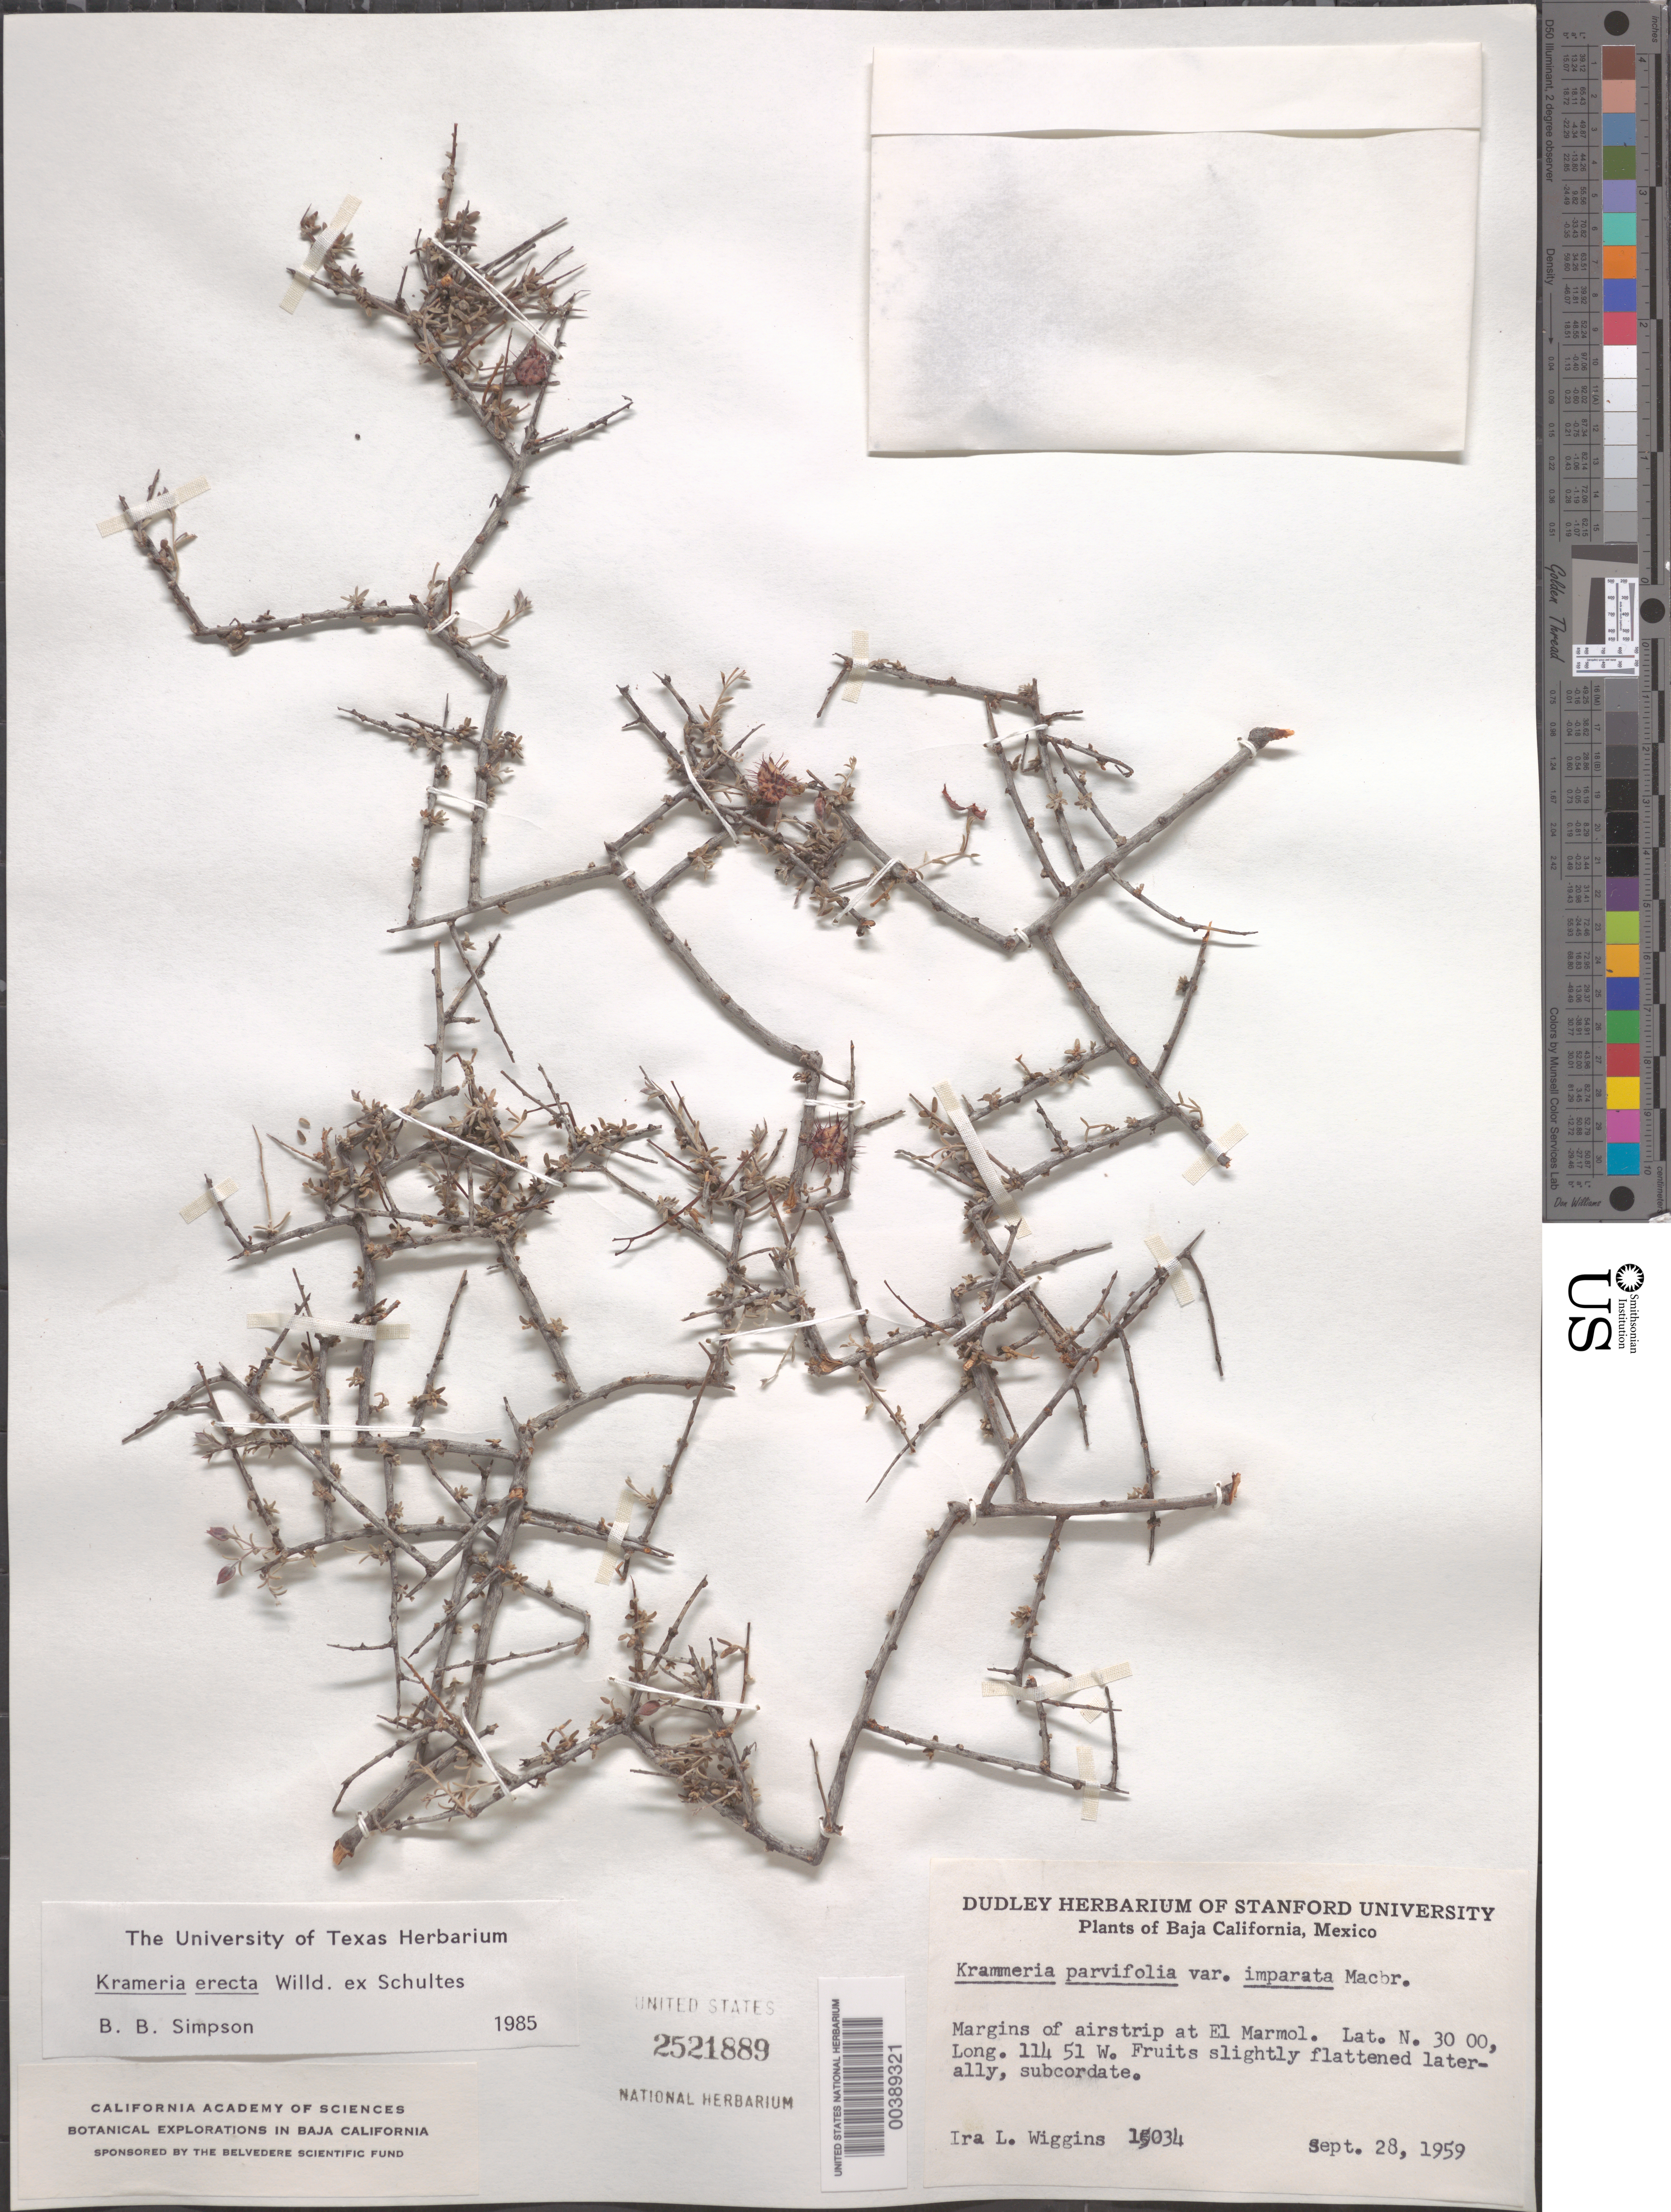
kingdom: Plantae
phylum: Tracheophyta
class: Magnoliopsida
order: Zygophyllales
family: Krameriaceae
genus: Krameria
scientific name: Krameria erecta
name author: Willd. ex Schult.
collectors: I. L. Wiggins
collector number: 15034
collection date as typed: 28 Sep 1959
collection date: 1959-09-28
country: Mexico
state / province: Baja California Norte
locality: Airstrip at El Marmol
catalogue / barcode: US 2521889